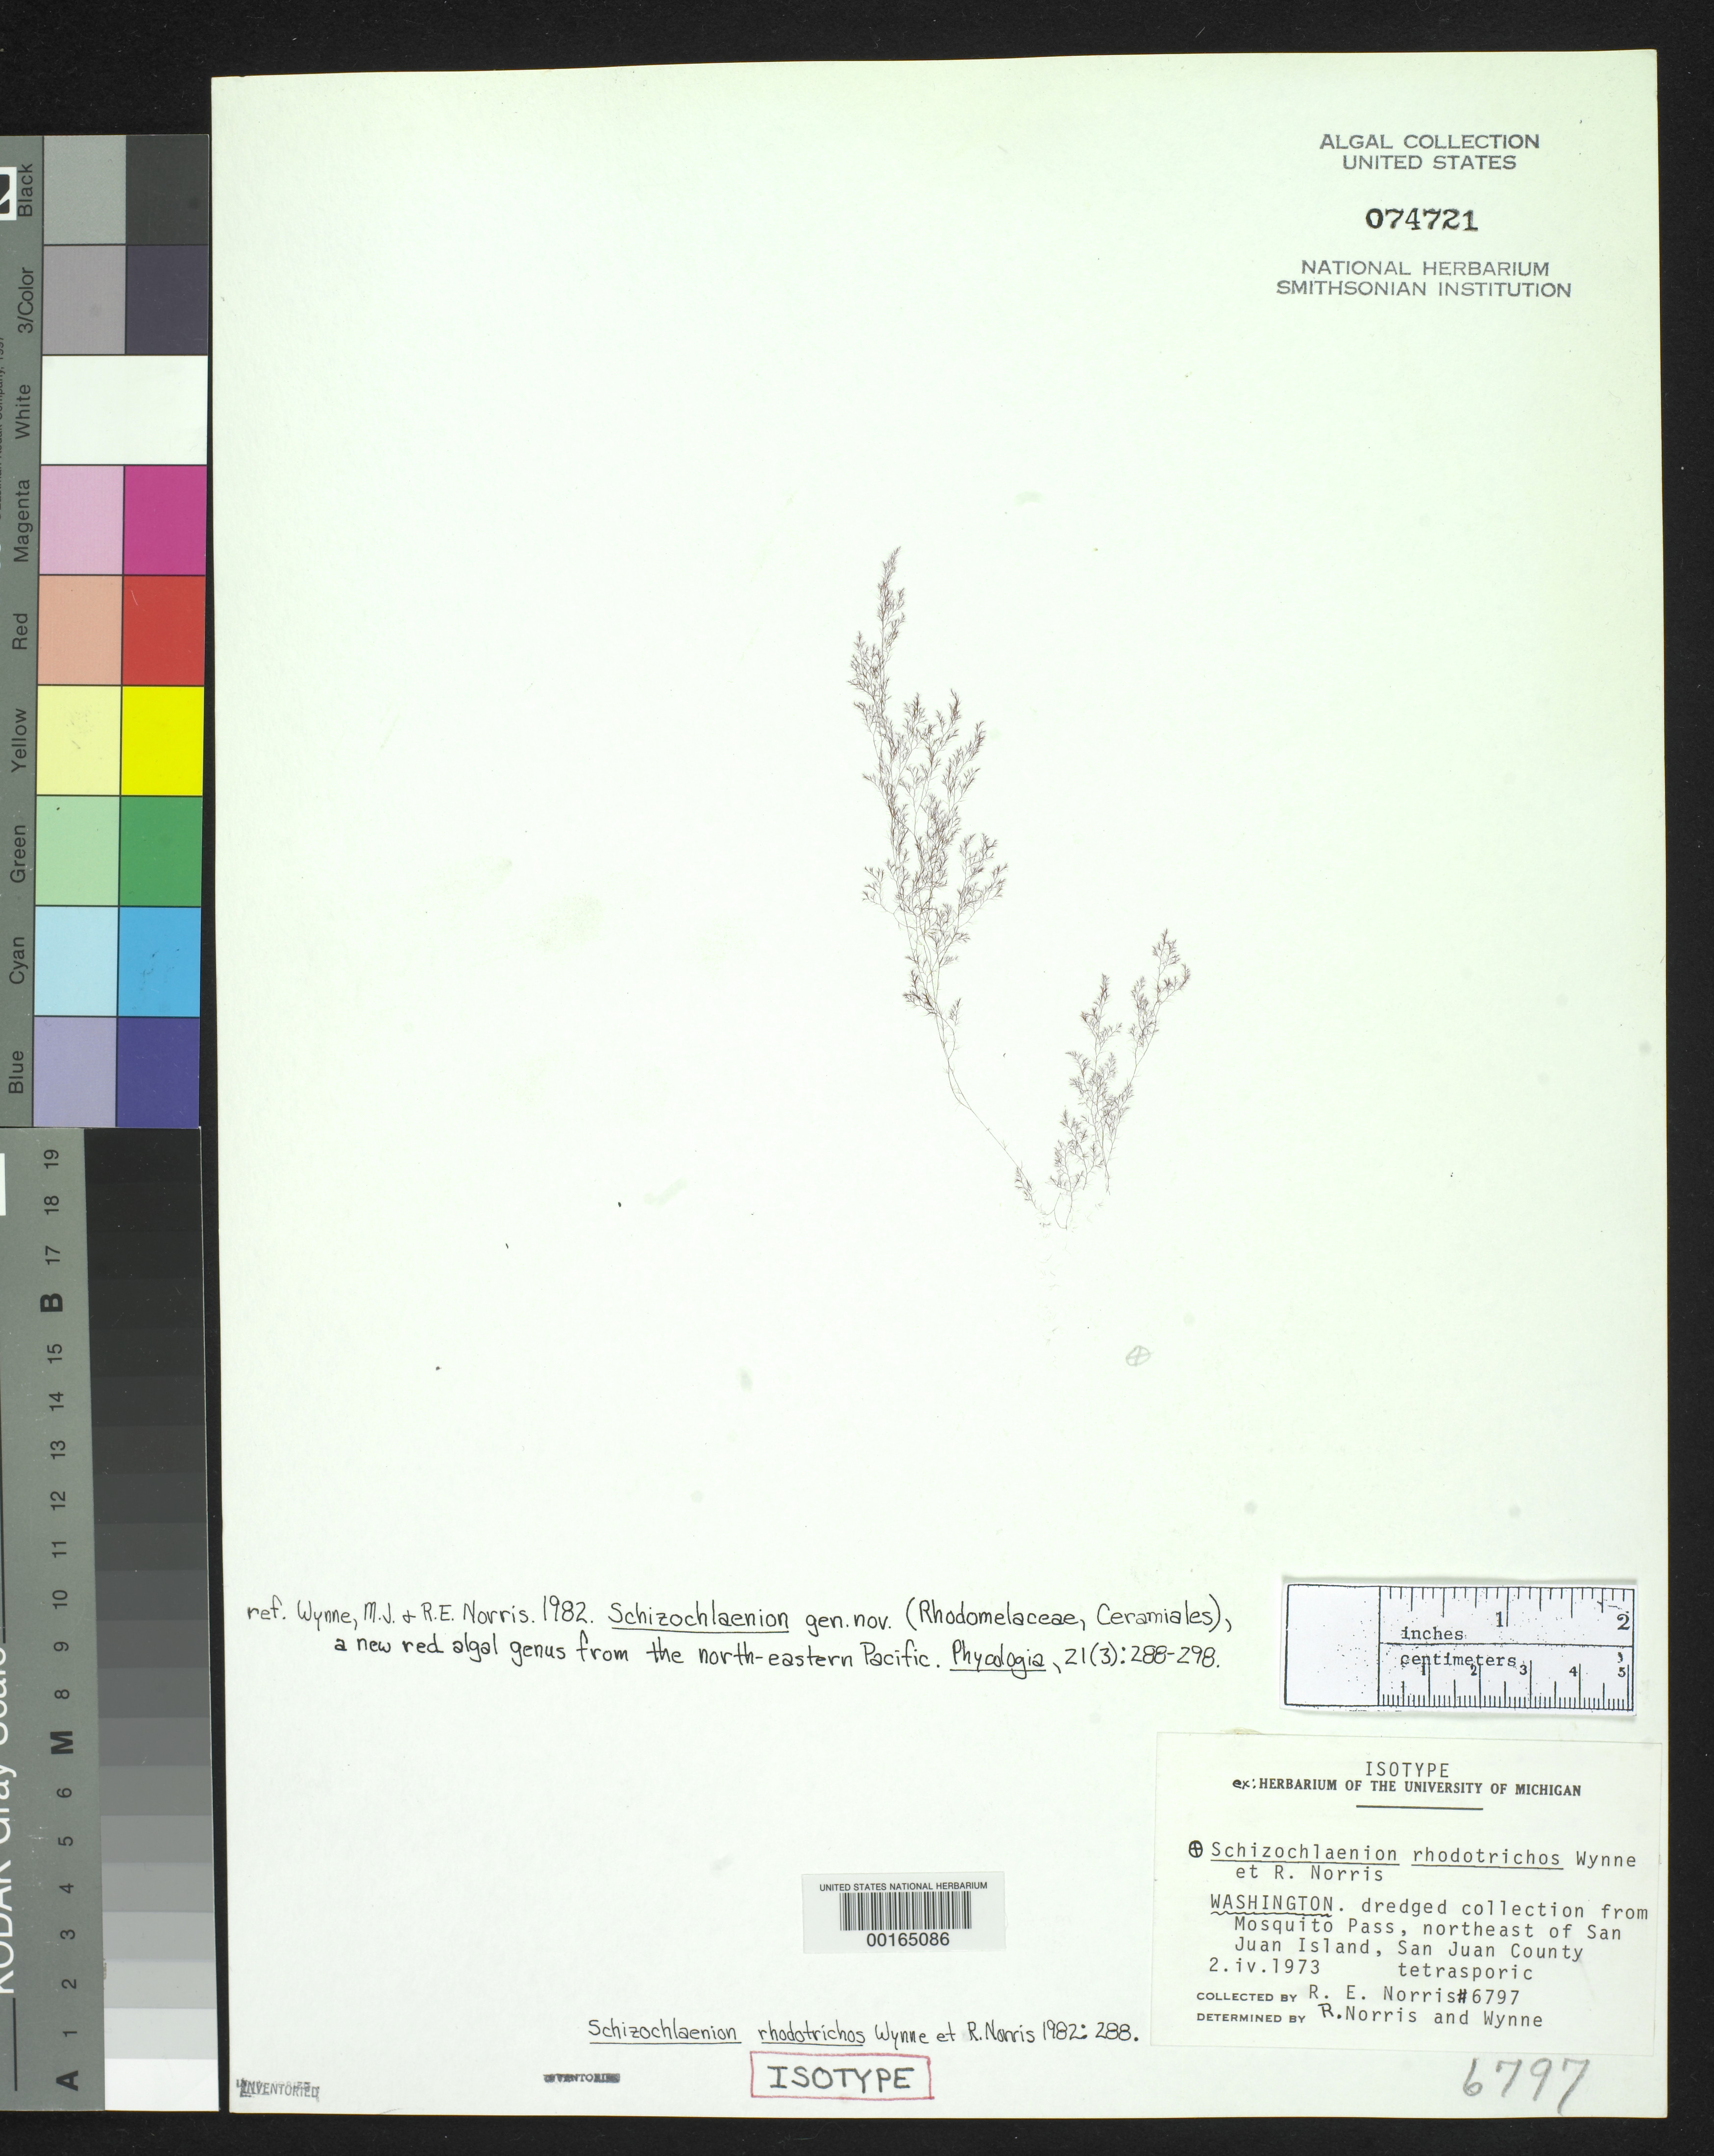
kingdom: Plantae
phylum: Rhodophyta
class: Florideophyceae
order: Ceramiales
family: Rhodomelaceae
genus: Schizochlaenion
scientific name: Schizochlaenion rhodotrichos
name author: M.J. Wynne & R.E. Norris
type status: Isotype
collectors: R. E. Norris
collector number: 6797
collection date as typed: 02 Apr 1973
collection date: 1973-04-02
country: United States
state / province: Washington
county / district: San Juan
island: San Juan Islands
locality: Mosquito Pass, northeast of San Juan Island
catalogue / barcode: US 74721